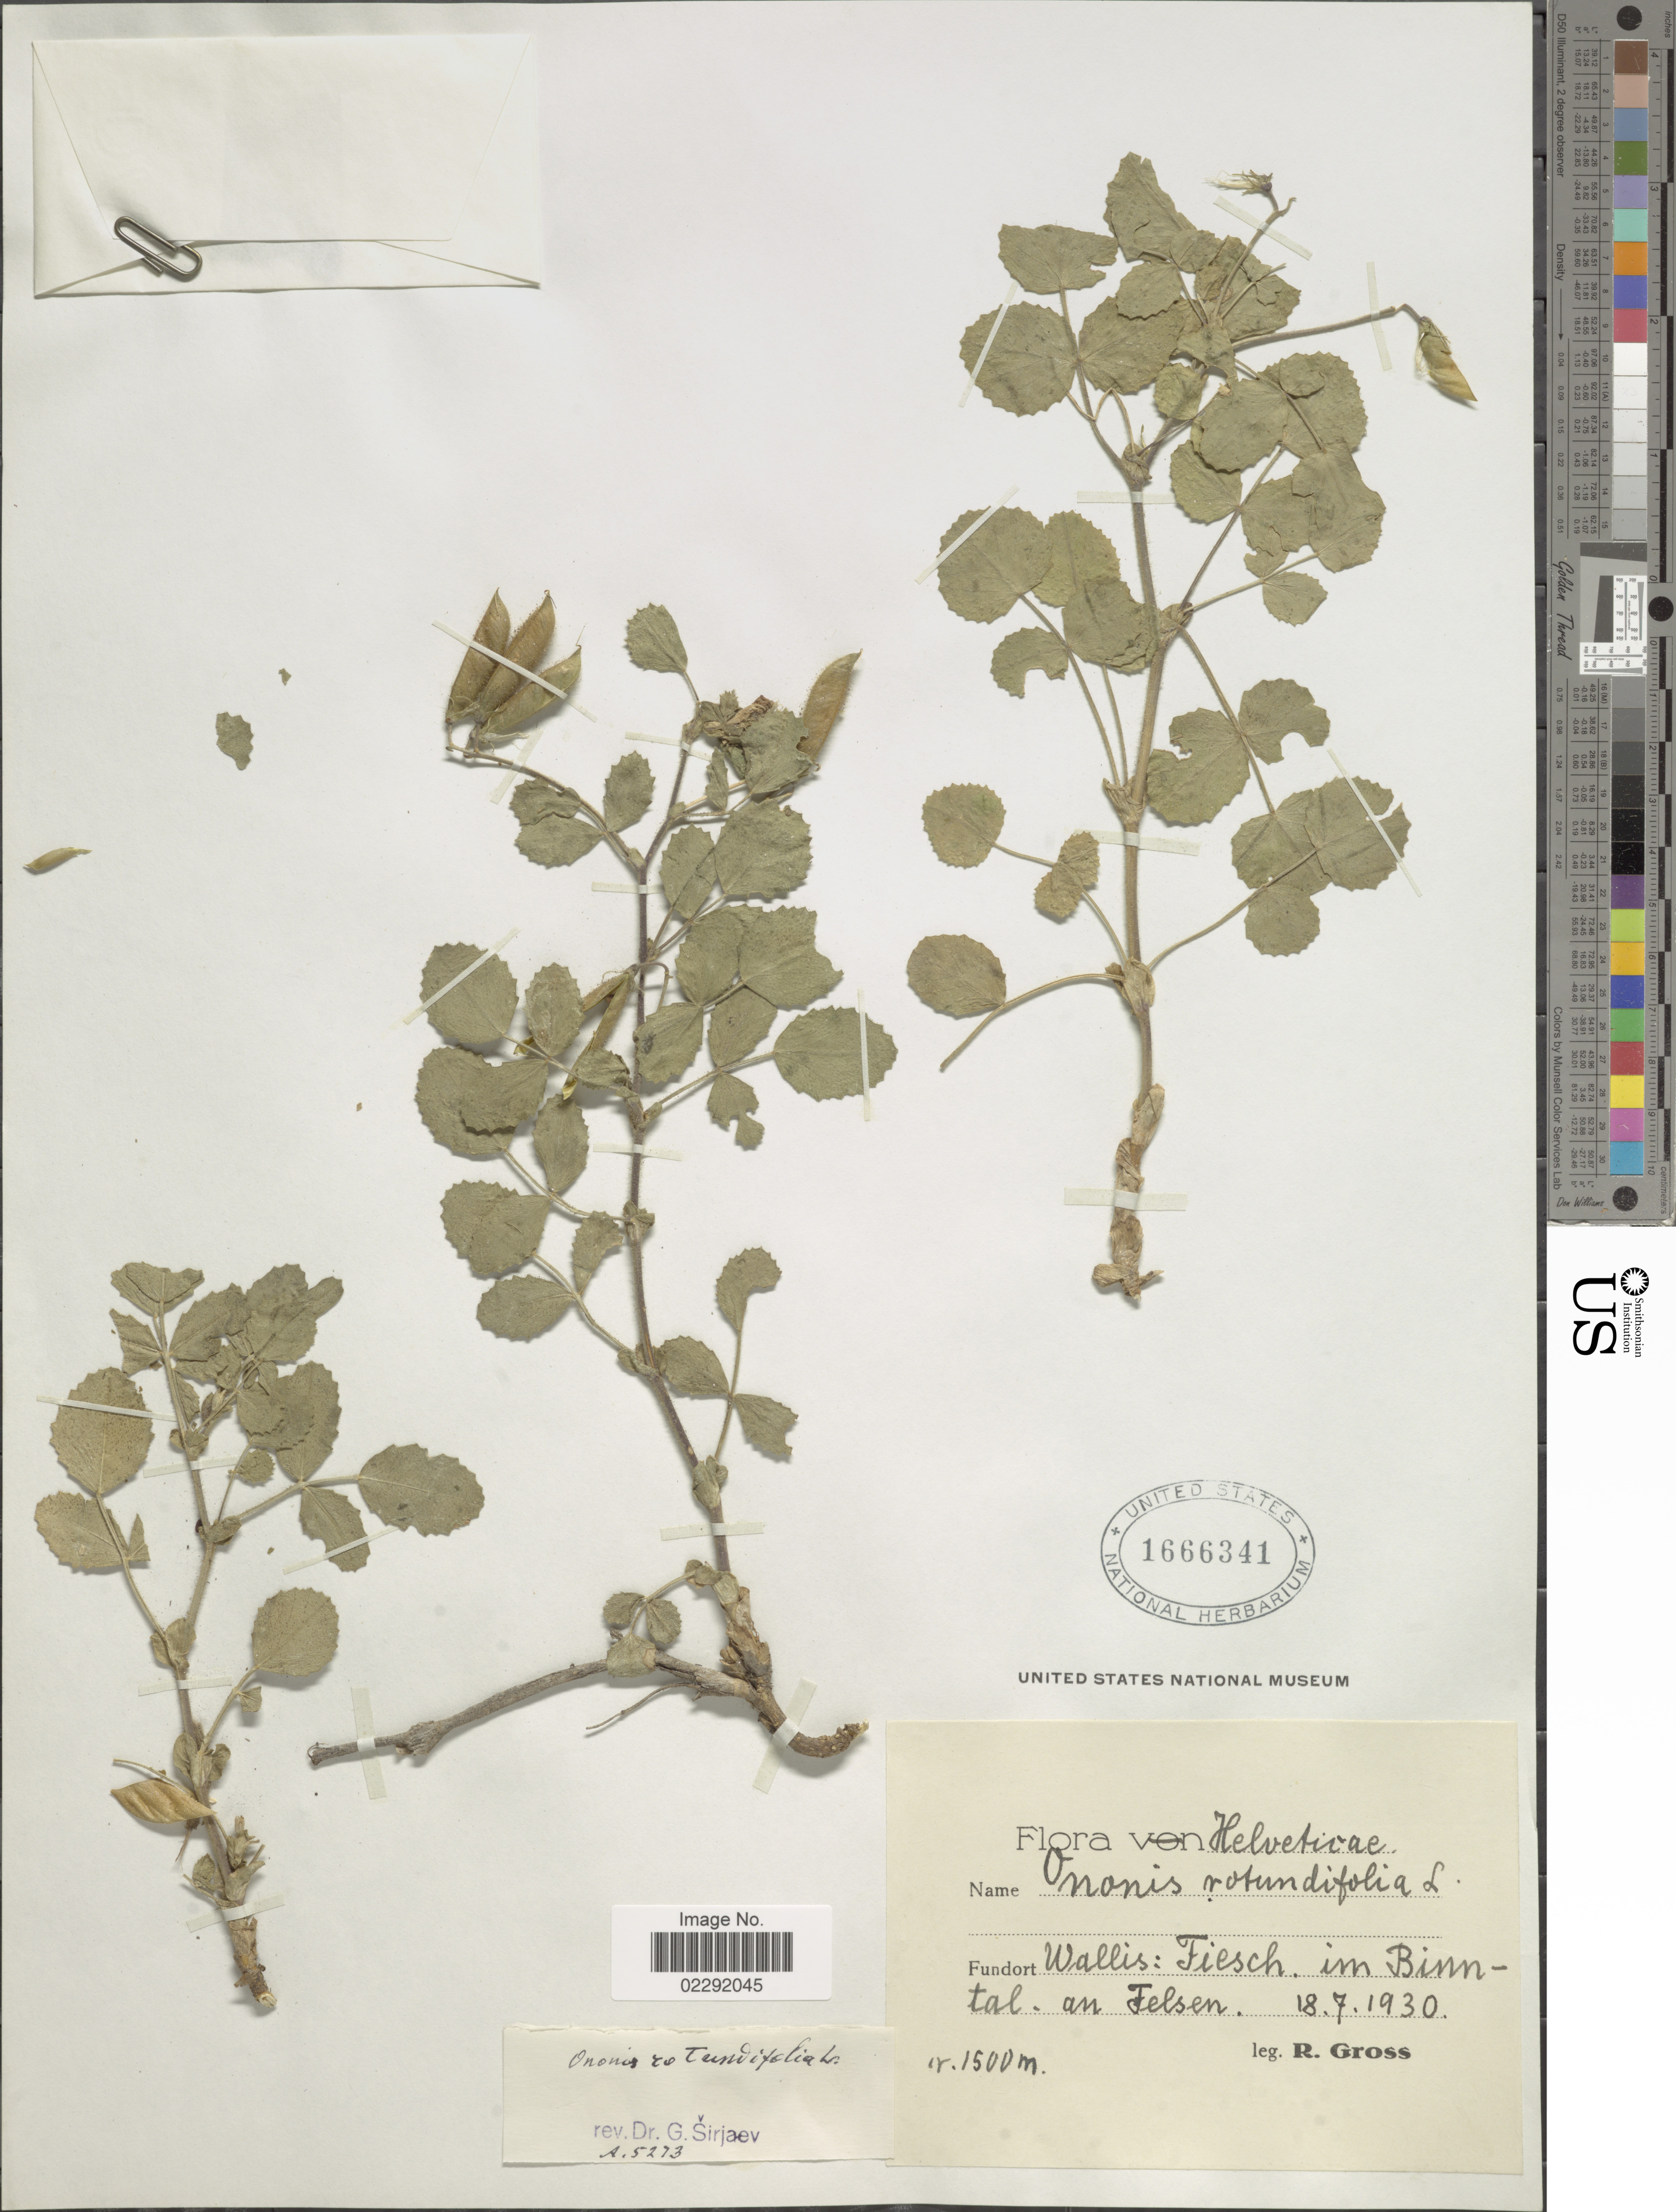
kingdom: Plantae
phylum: Tracheophyta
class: Magnoliopsida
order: Fabales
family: Fabaceae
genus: Ononis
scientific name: Ononis rotundifolia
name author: L.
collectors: R. Gross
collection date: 1930-07-18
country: Switzerland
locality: Helveticae, Fundort Wallis: Fiesch. im Binntal. an Felsen.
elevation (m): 1500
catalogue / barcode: US 1666341